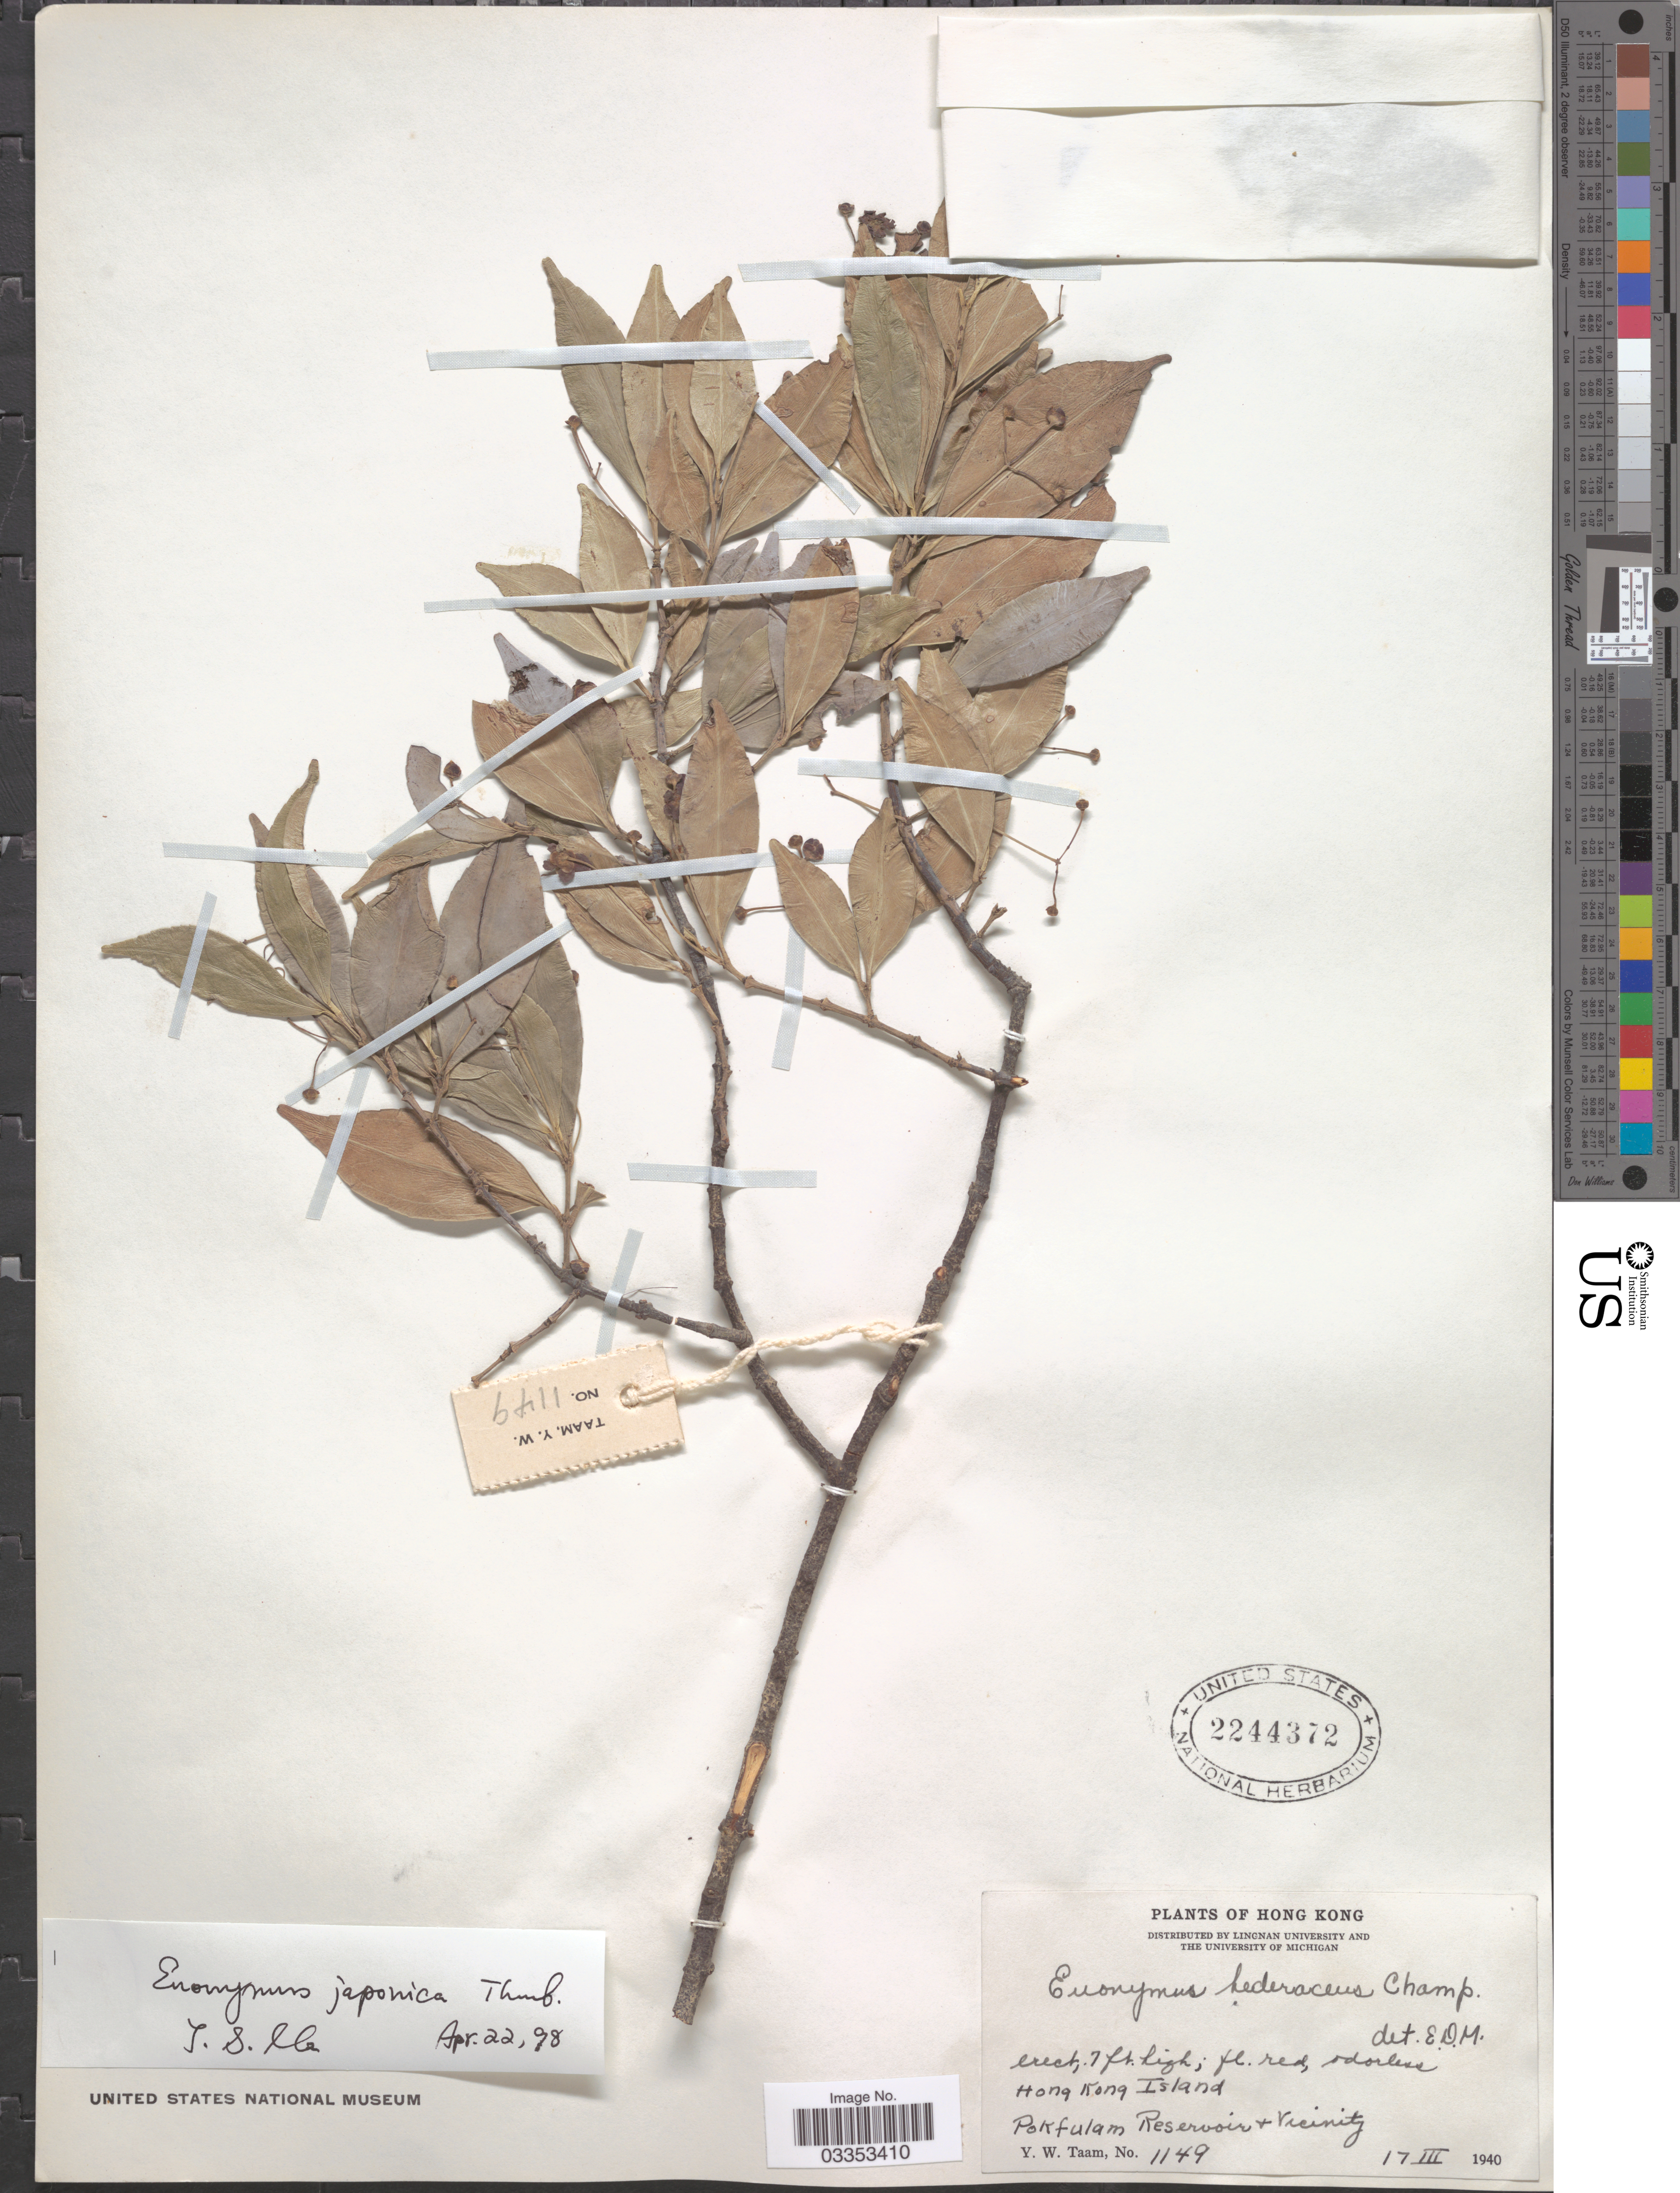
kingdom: Plantae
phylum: Tracheophyta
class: Magnoliopsida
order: Celastrales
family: Celastraceae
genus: Euonymus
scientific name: Euonymus japonicus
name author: Thunb.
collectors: Y. W. Taam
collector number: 1149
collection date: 1940-03-17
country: China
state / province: Hong Kong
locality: Hong Kong Island. Pokfulam Reservoir + Vicinity.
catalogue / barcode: US 2244372